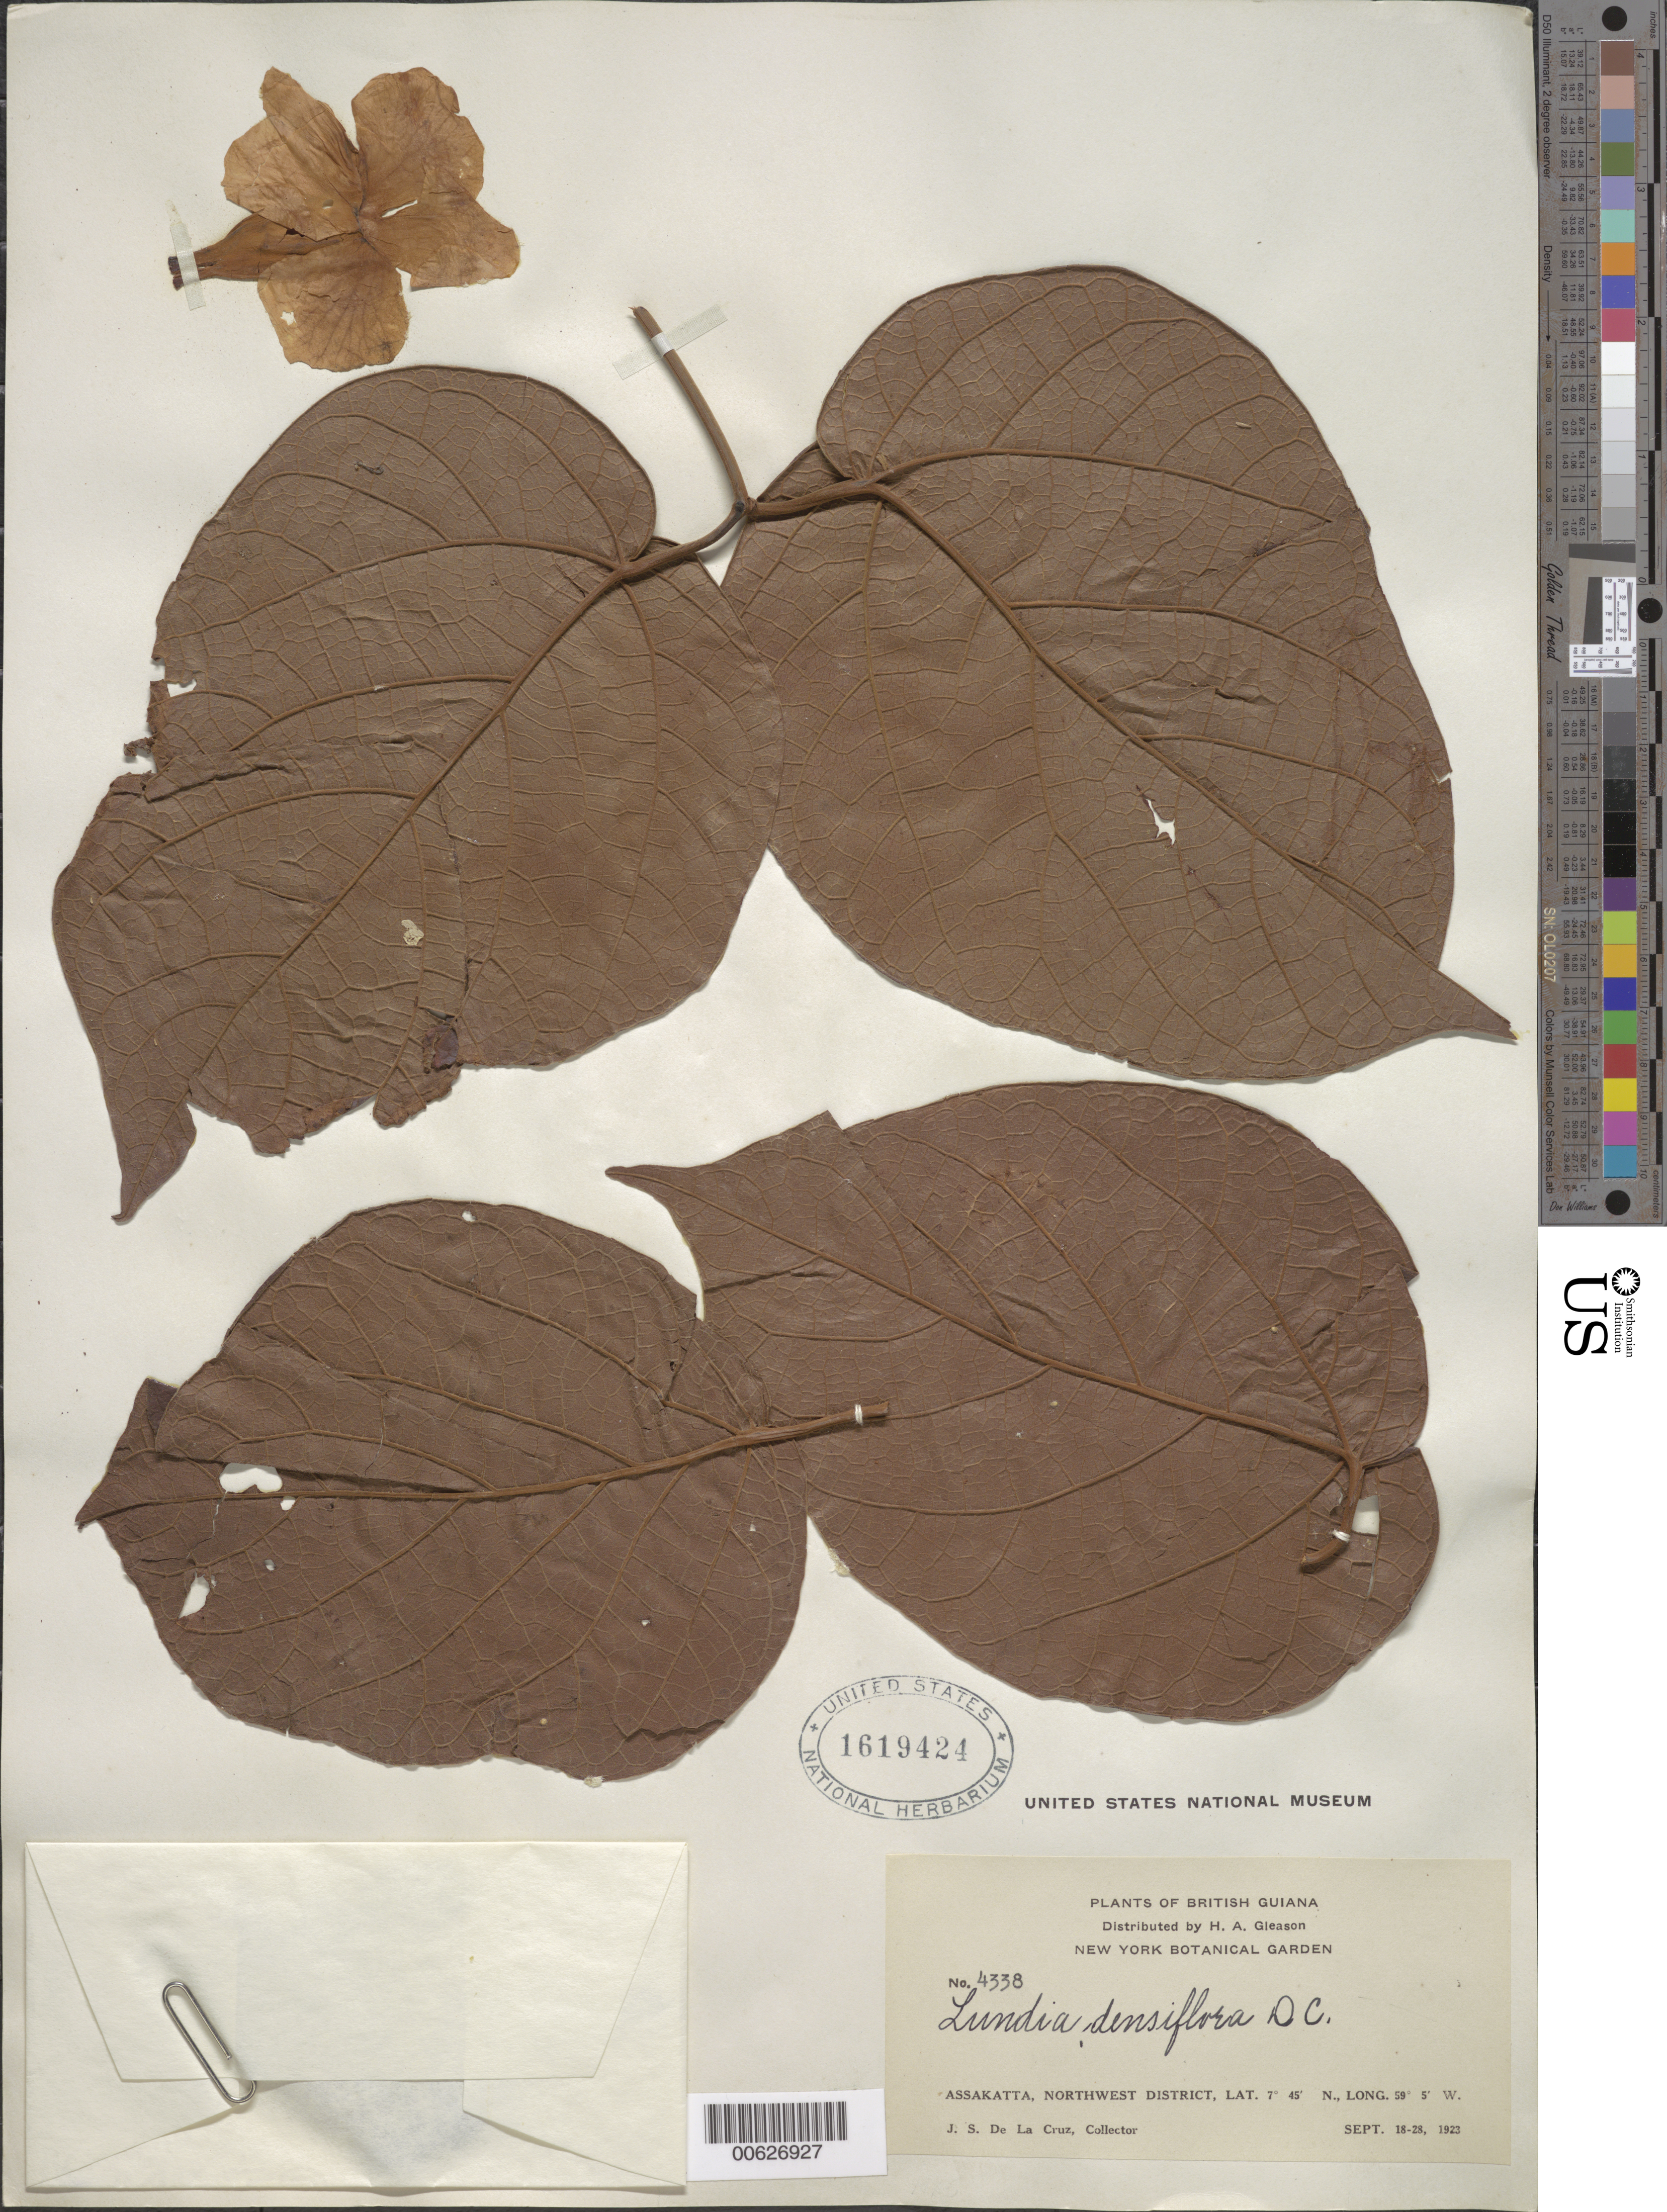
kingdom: Plantae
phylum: Tracheophyta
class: Magnoliopsida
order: Lamiales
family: Bignoniaceae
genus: Lundia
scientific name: Lundia densiflora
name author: DC.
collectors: J. S. de la Cruz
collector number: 4338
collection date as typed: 18-Sep-23 to 28-Sep-23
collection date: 1923-09-18/1923-09-28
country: Guyana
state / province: Barima-Waini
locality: Assakatta, NW District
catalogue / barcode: US 1619424